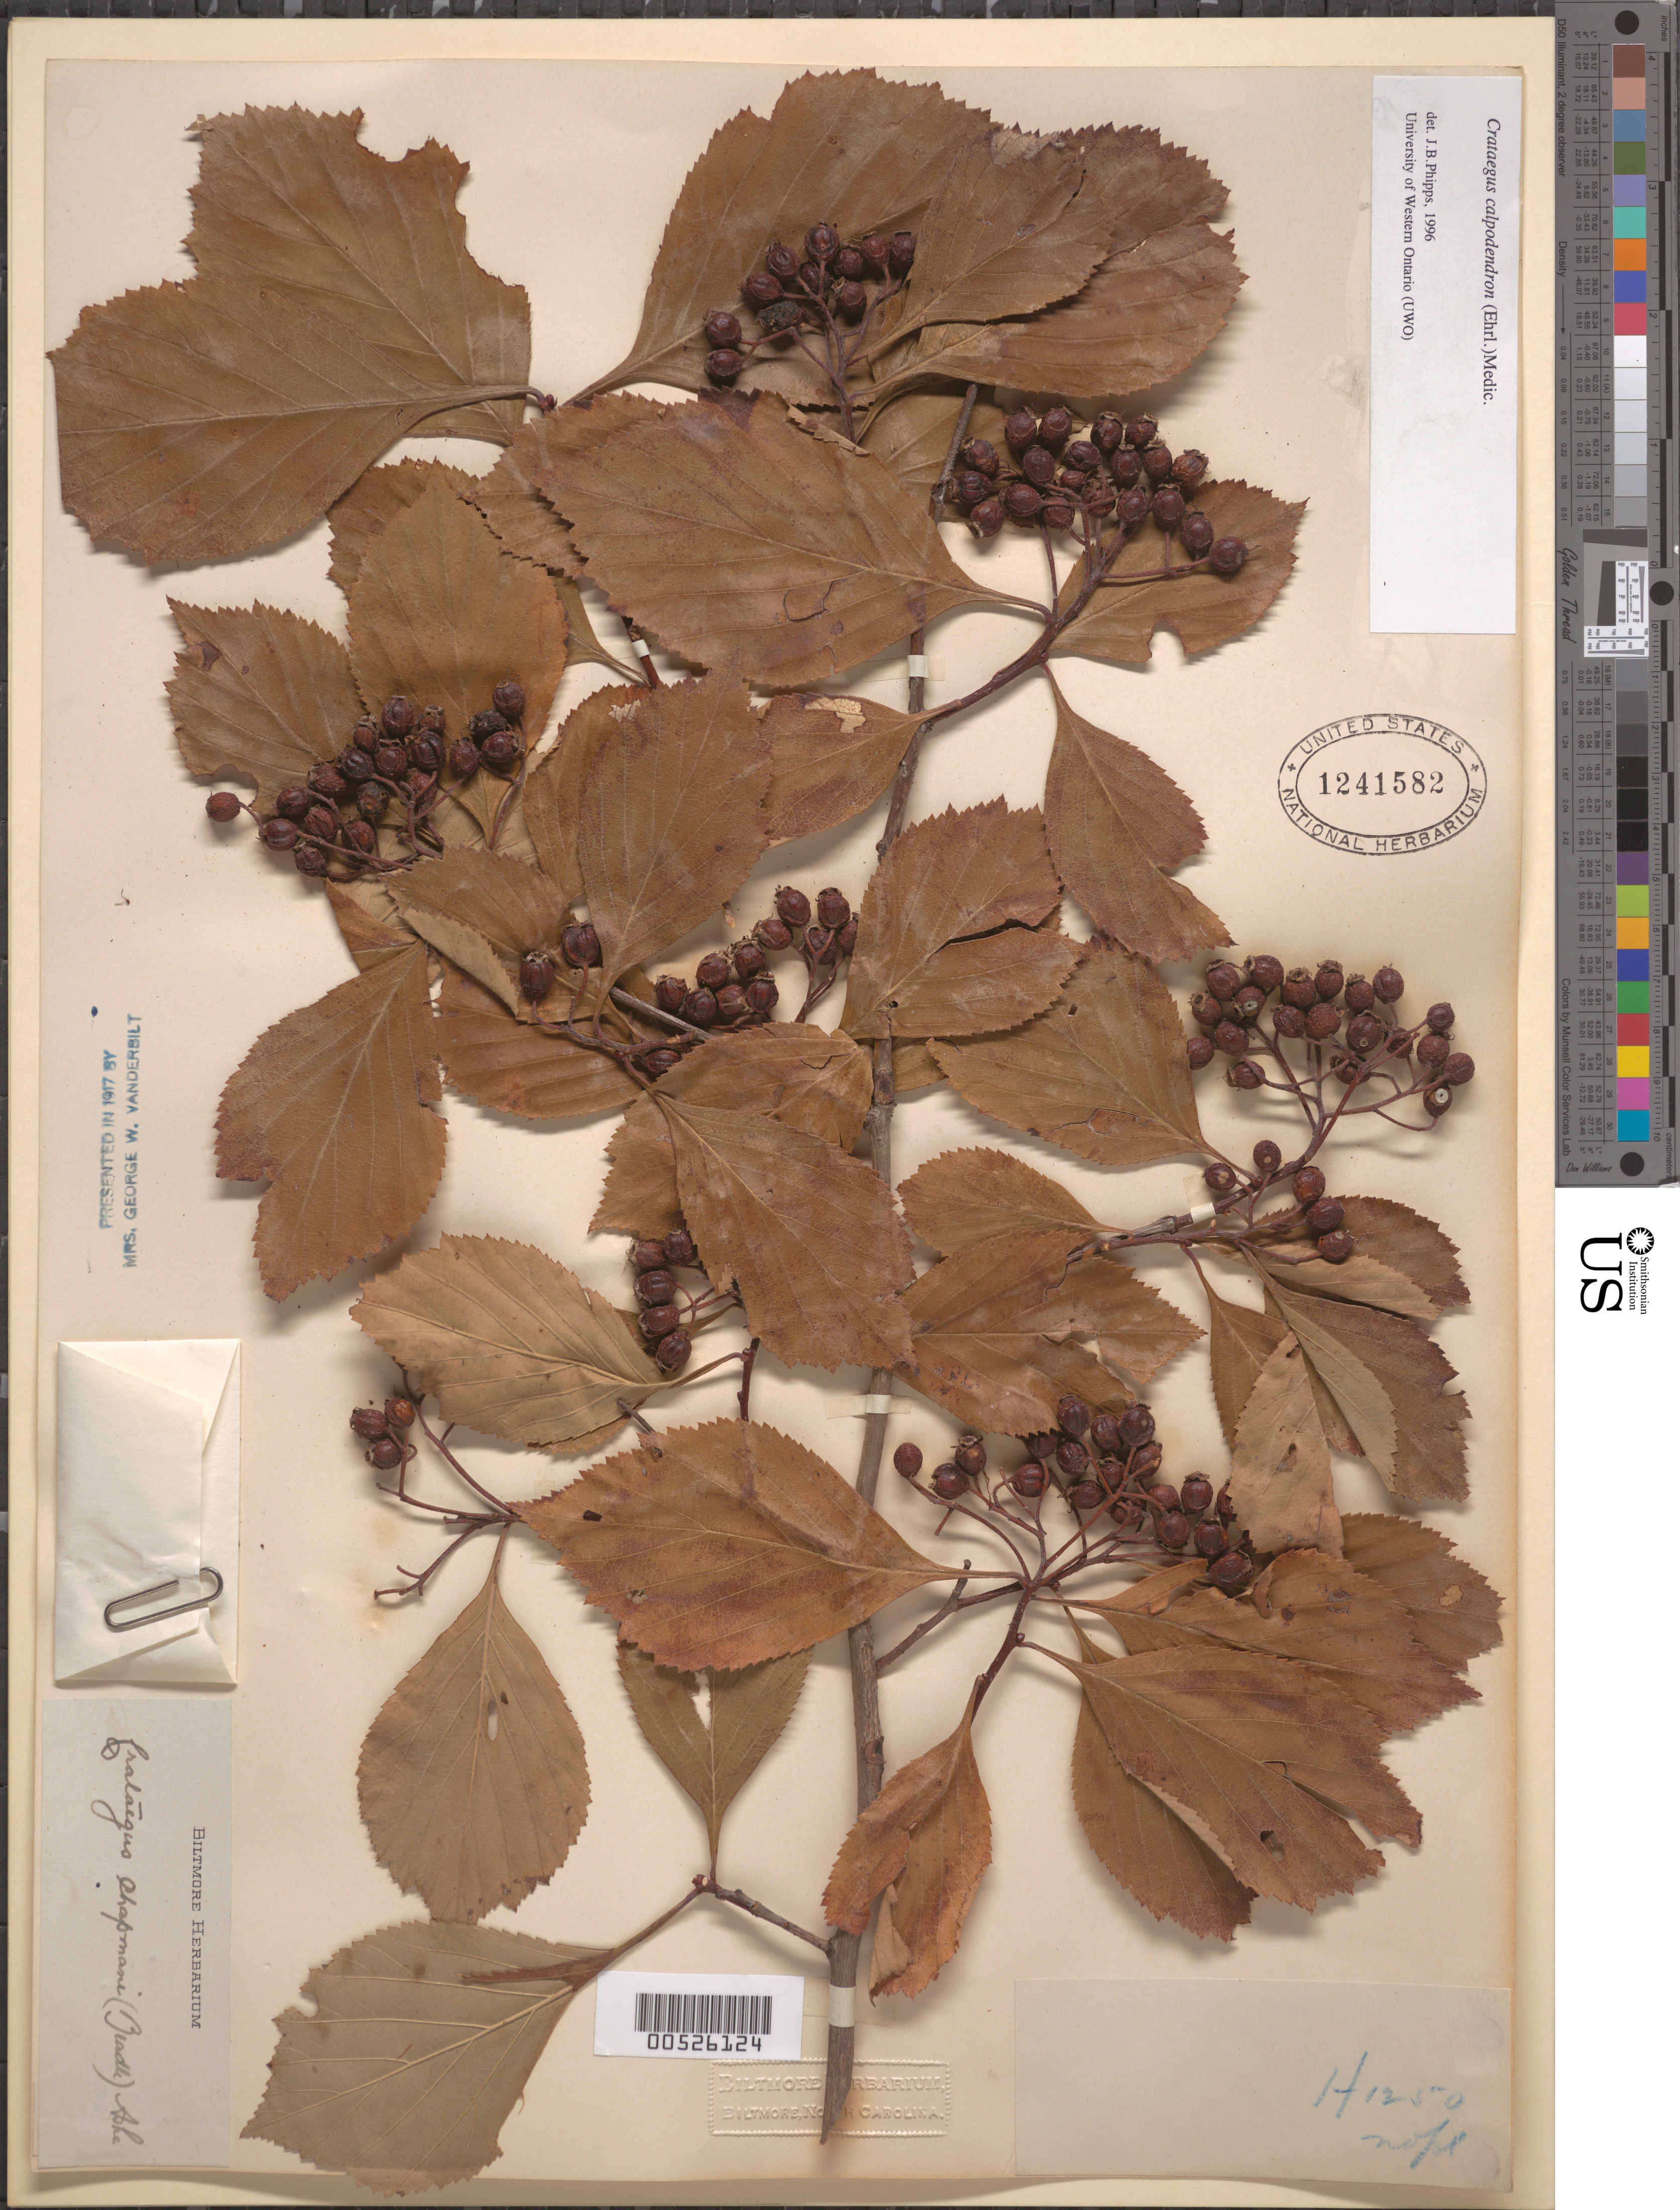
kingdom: Plantae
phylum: Tracheophyta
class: Magnoliopsida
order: Rosales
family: Rosaceae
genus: Crataegus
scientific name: Crataegus calpodendron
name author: (Ehrh.) Medik.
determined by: Phipps, James B., (UWO), University of Western Ontario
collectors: ex herb. Biltmore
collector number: H1250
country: United States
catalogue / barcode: US 1241582